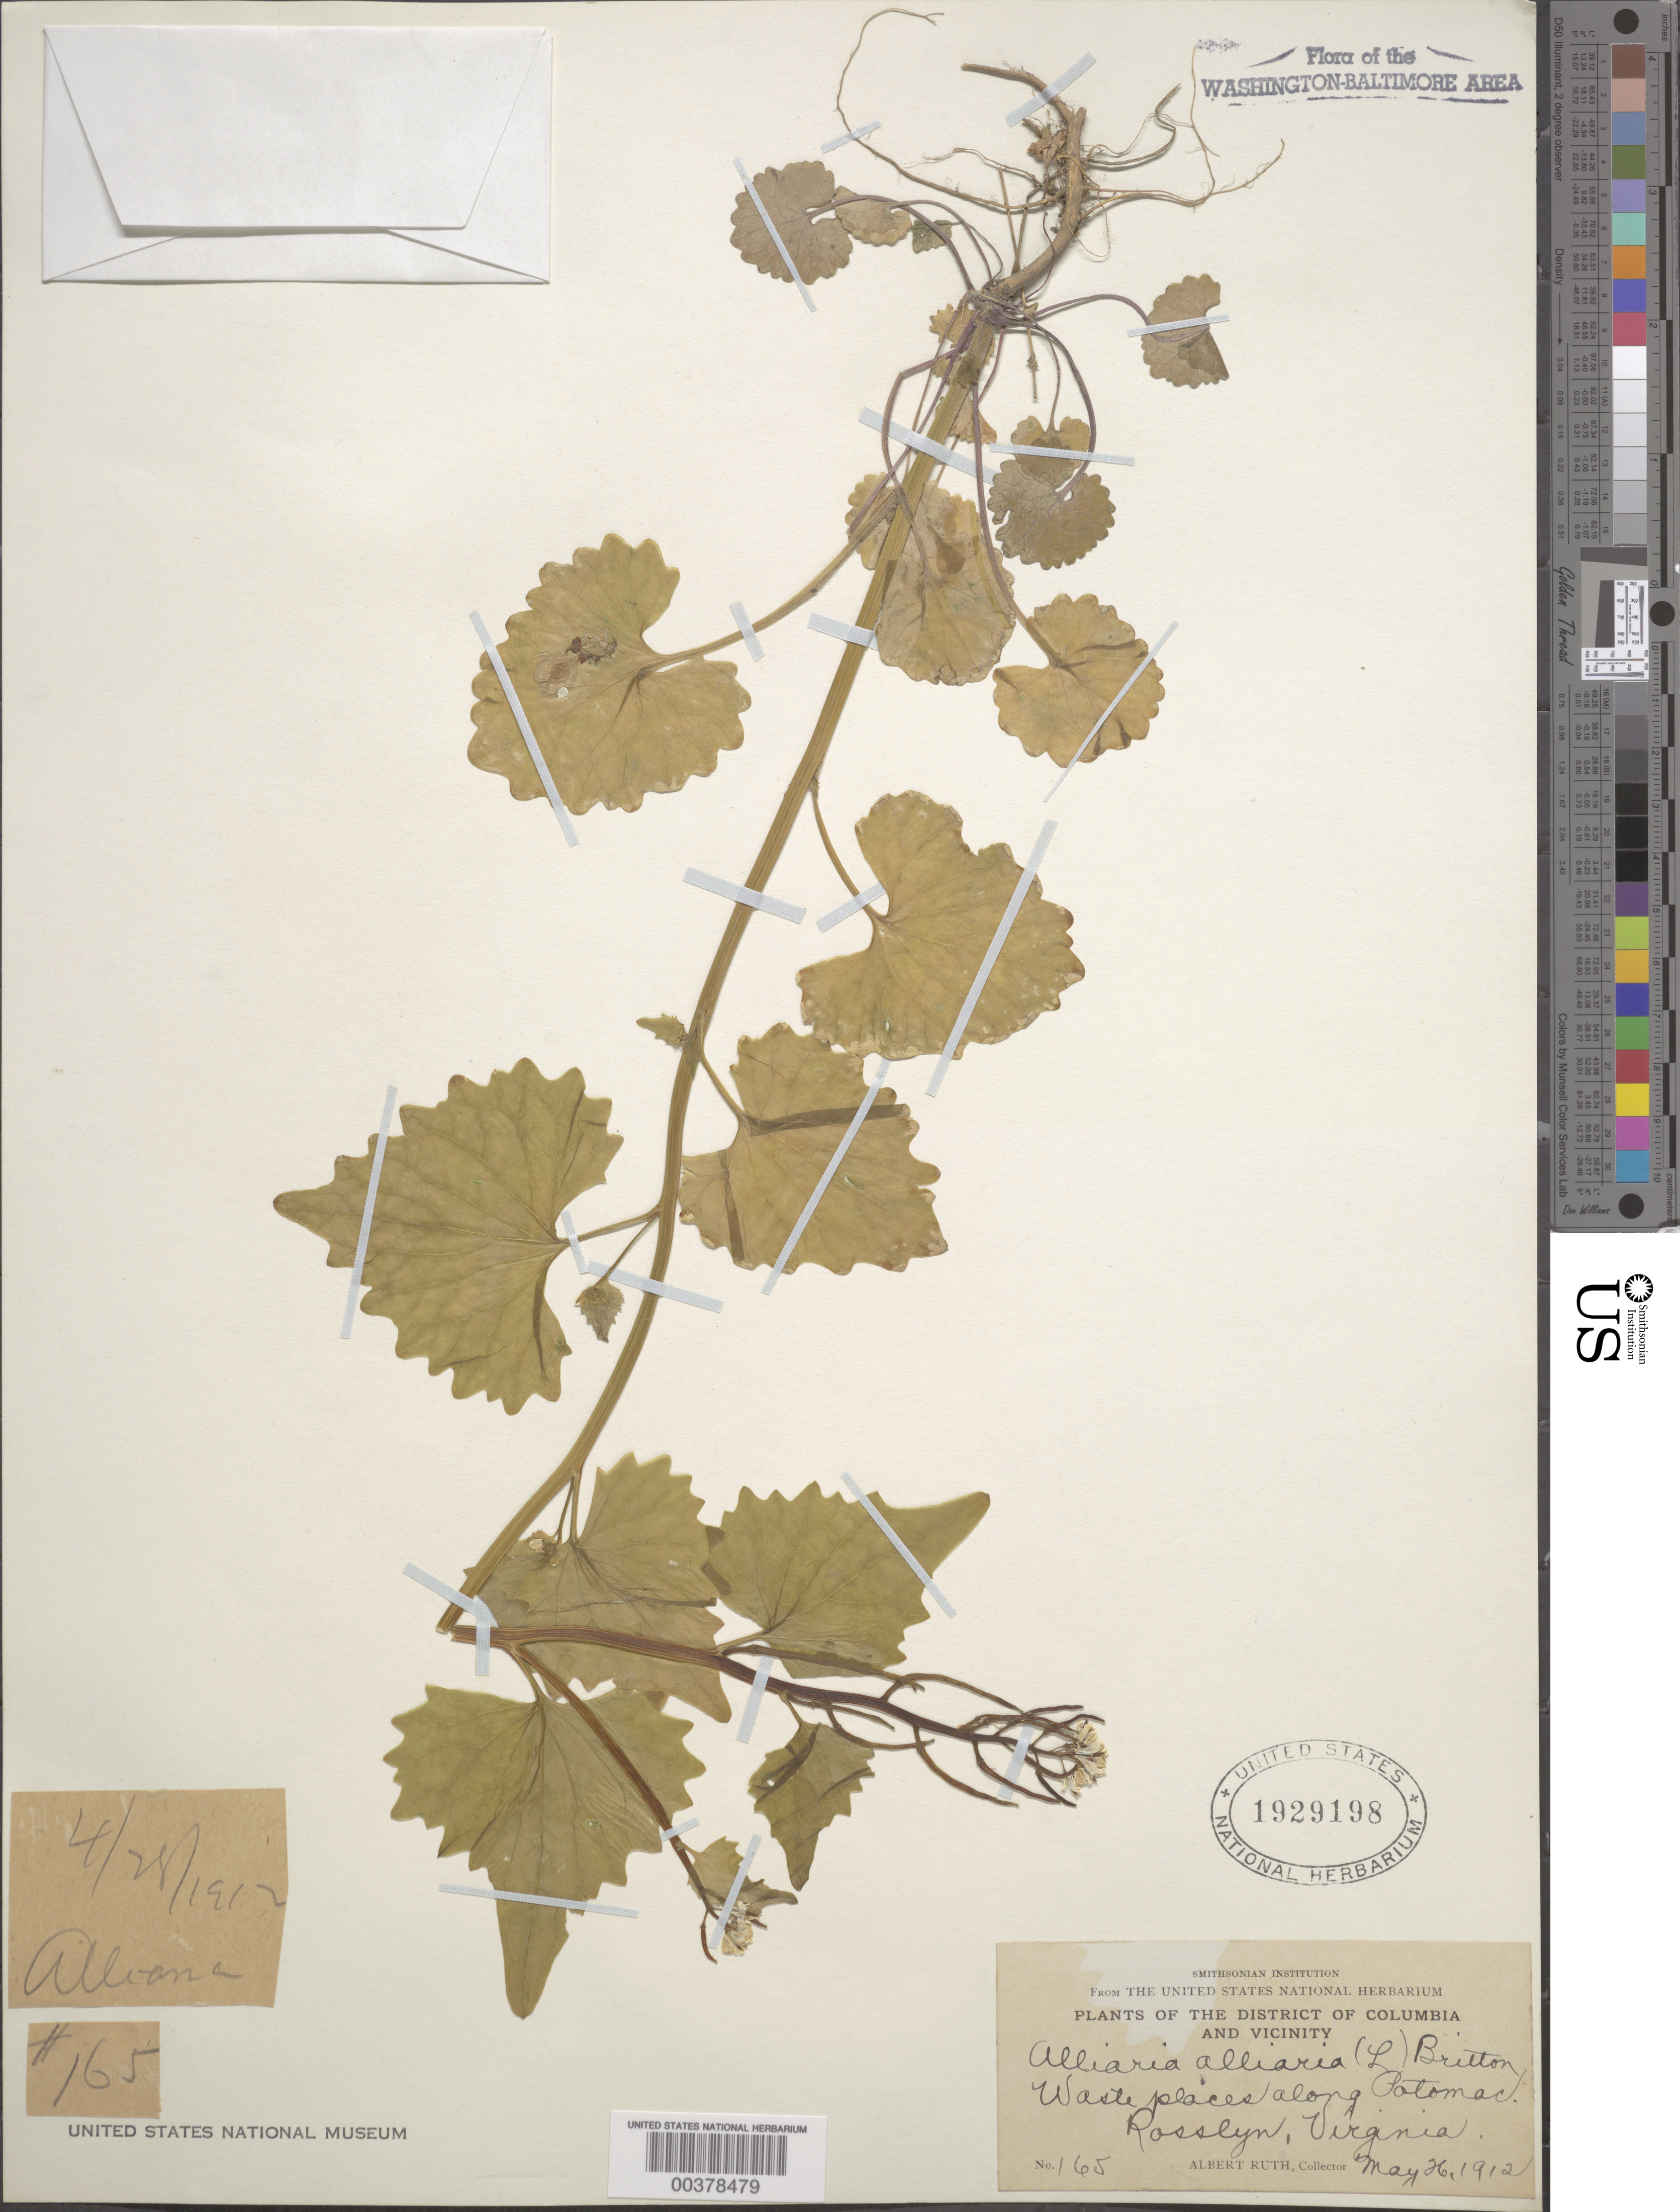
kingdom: Plantae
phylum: Tracheophyta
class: Magnoliopsida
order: Brassicales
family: Brassicaceae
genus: Alliaria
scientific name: Alliaria petiolata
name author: (M. Bieb.) Cavara & Grande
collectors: A. Ruth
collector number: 165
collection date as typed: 26 May 1912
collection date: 1912-05-26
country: United States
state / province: Virginia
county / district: Arlington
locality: Rosslyn, Potomac River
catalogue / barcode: US 1929198